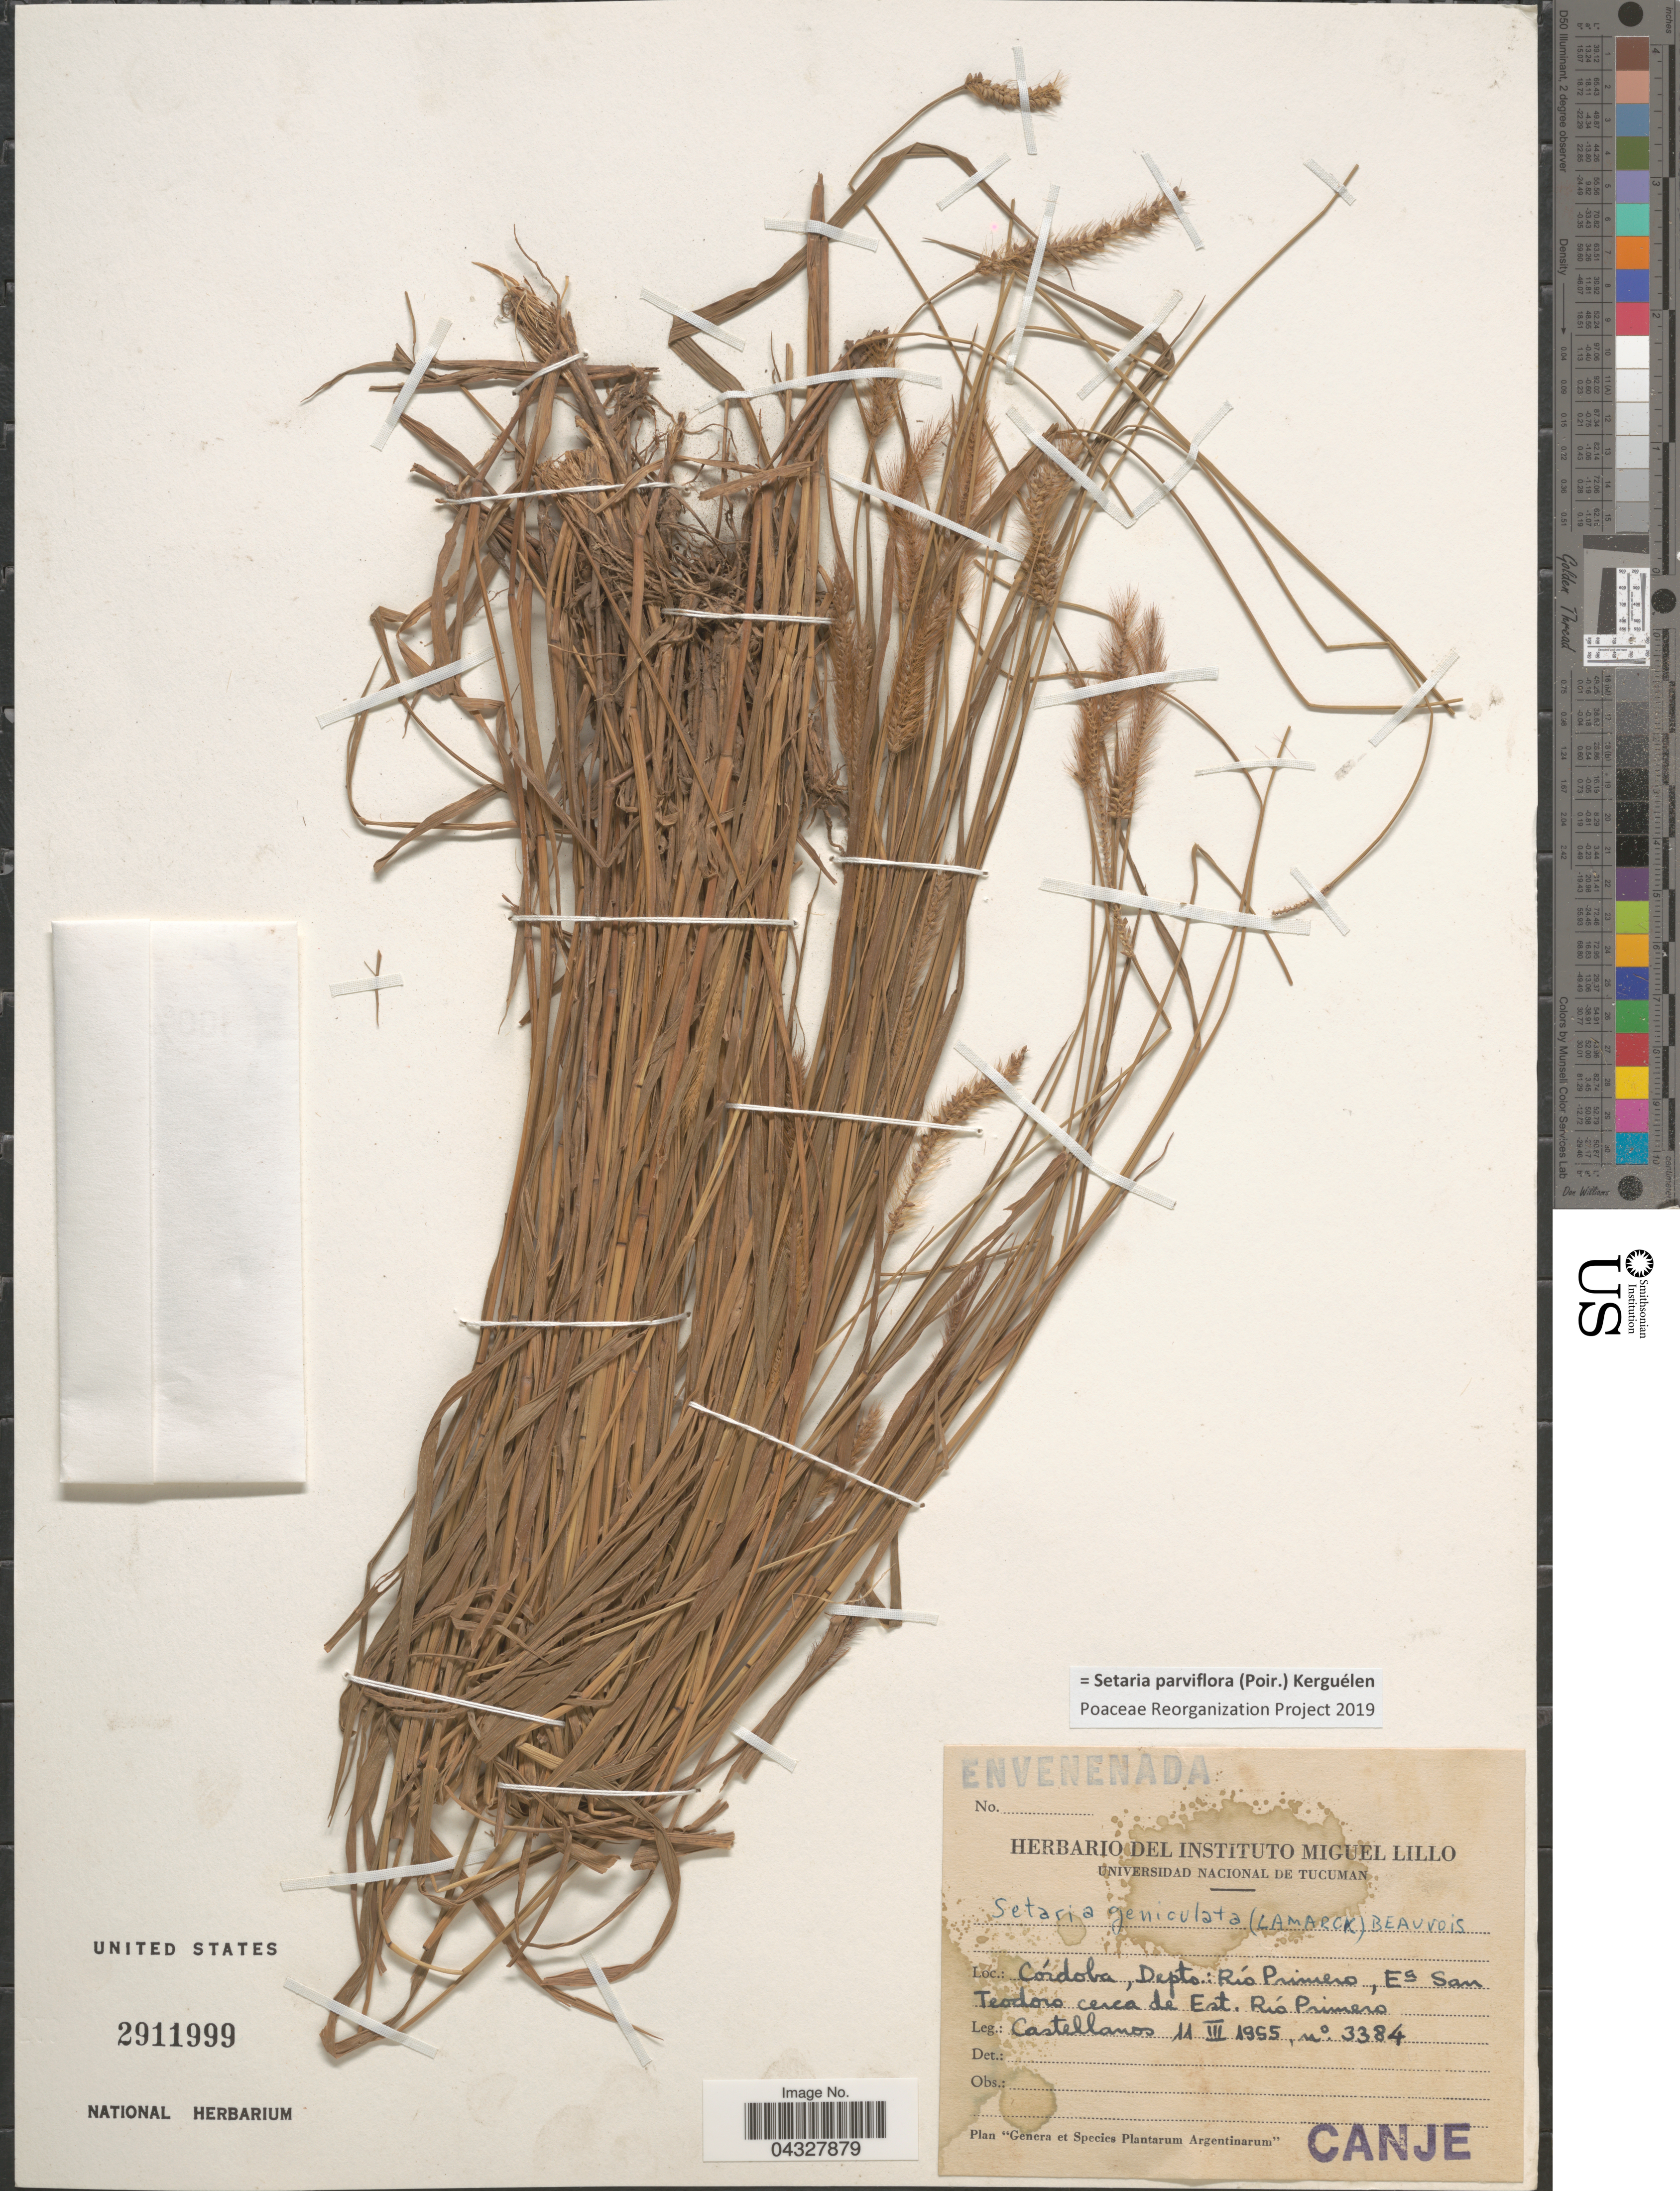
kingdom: Plantae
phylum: Tracheophyta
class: Liliopsida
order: Poales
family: Poaceae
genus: Setaria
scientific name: Setaria parviflora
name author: (Poir.) Kerguélen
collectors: -- Castellanos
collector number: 3384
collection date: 1955-03-11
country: Argentina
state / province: Cordoba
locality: Depto.: Río Primero, Ea San Teodoro cerca de Est. Río Primero.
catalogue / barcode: US 2911999